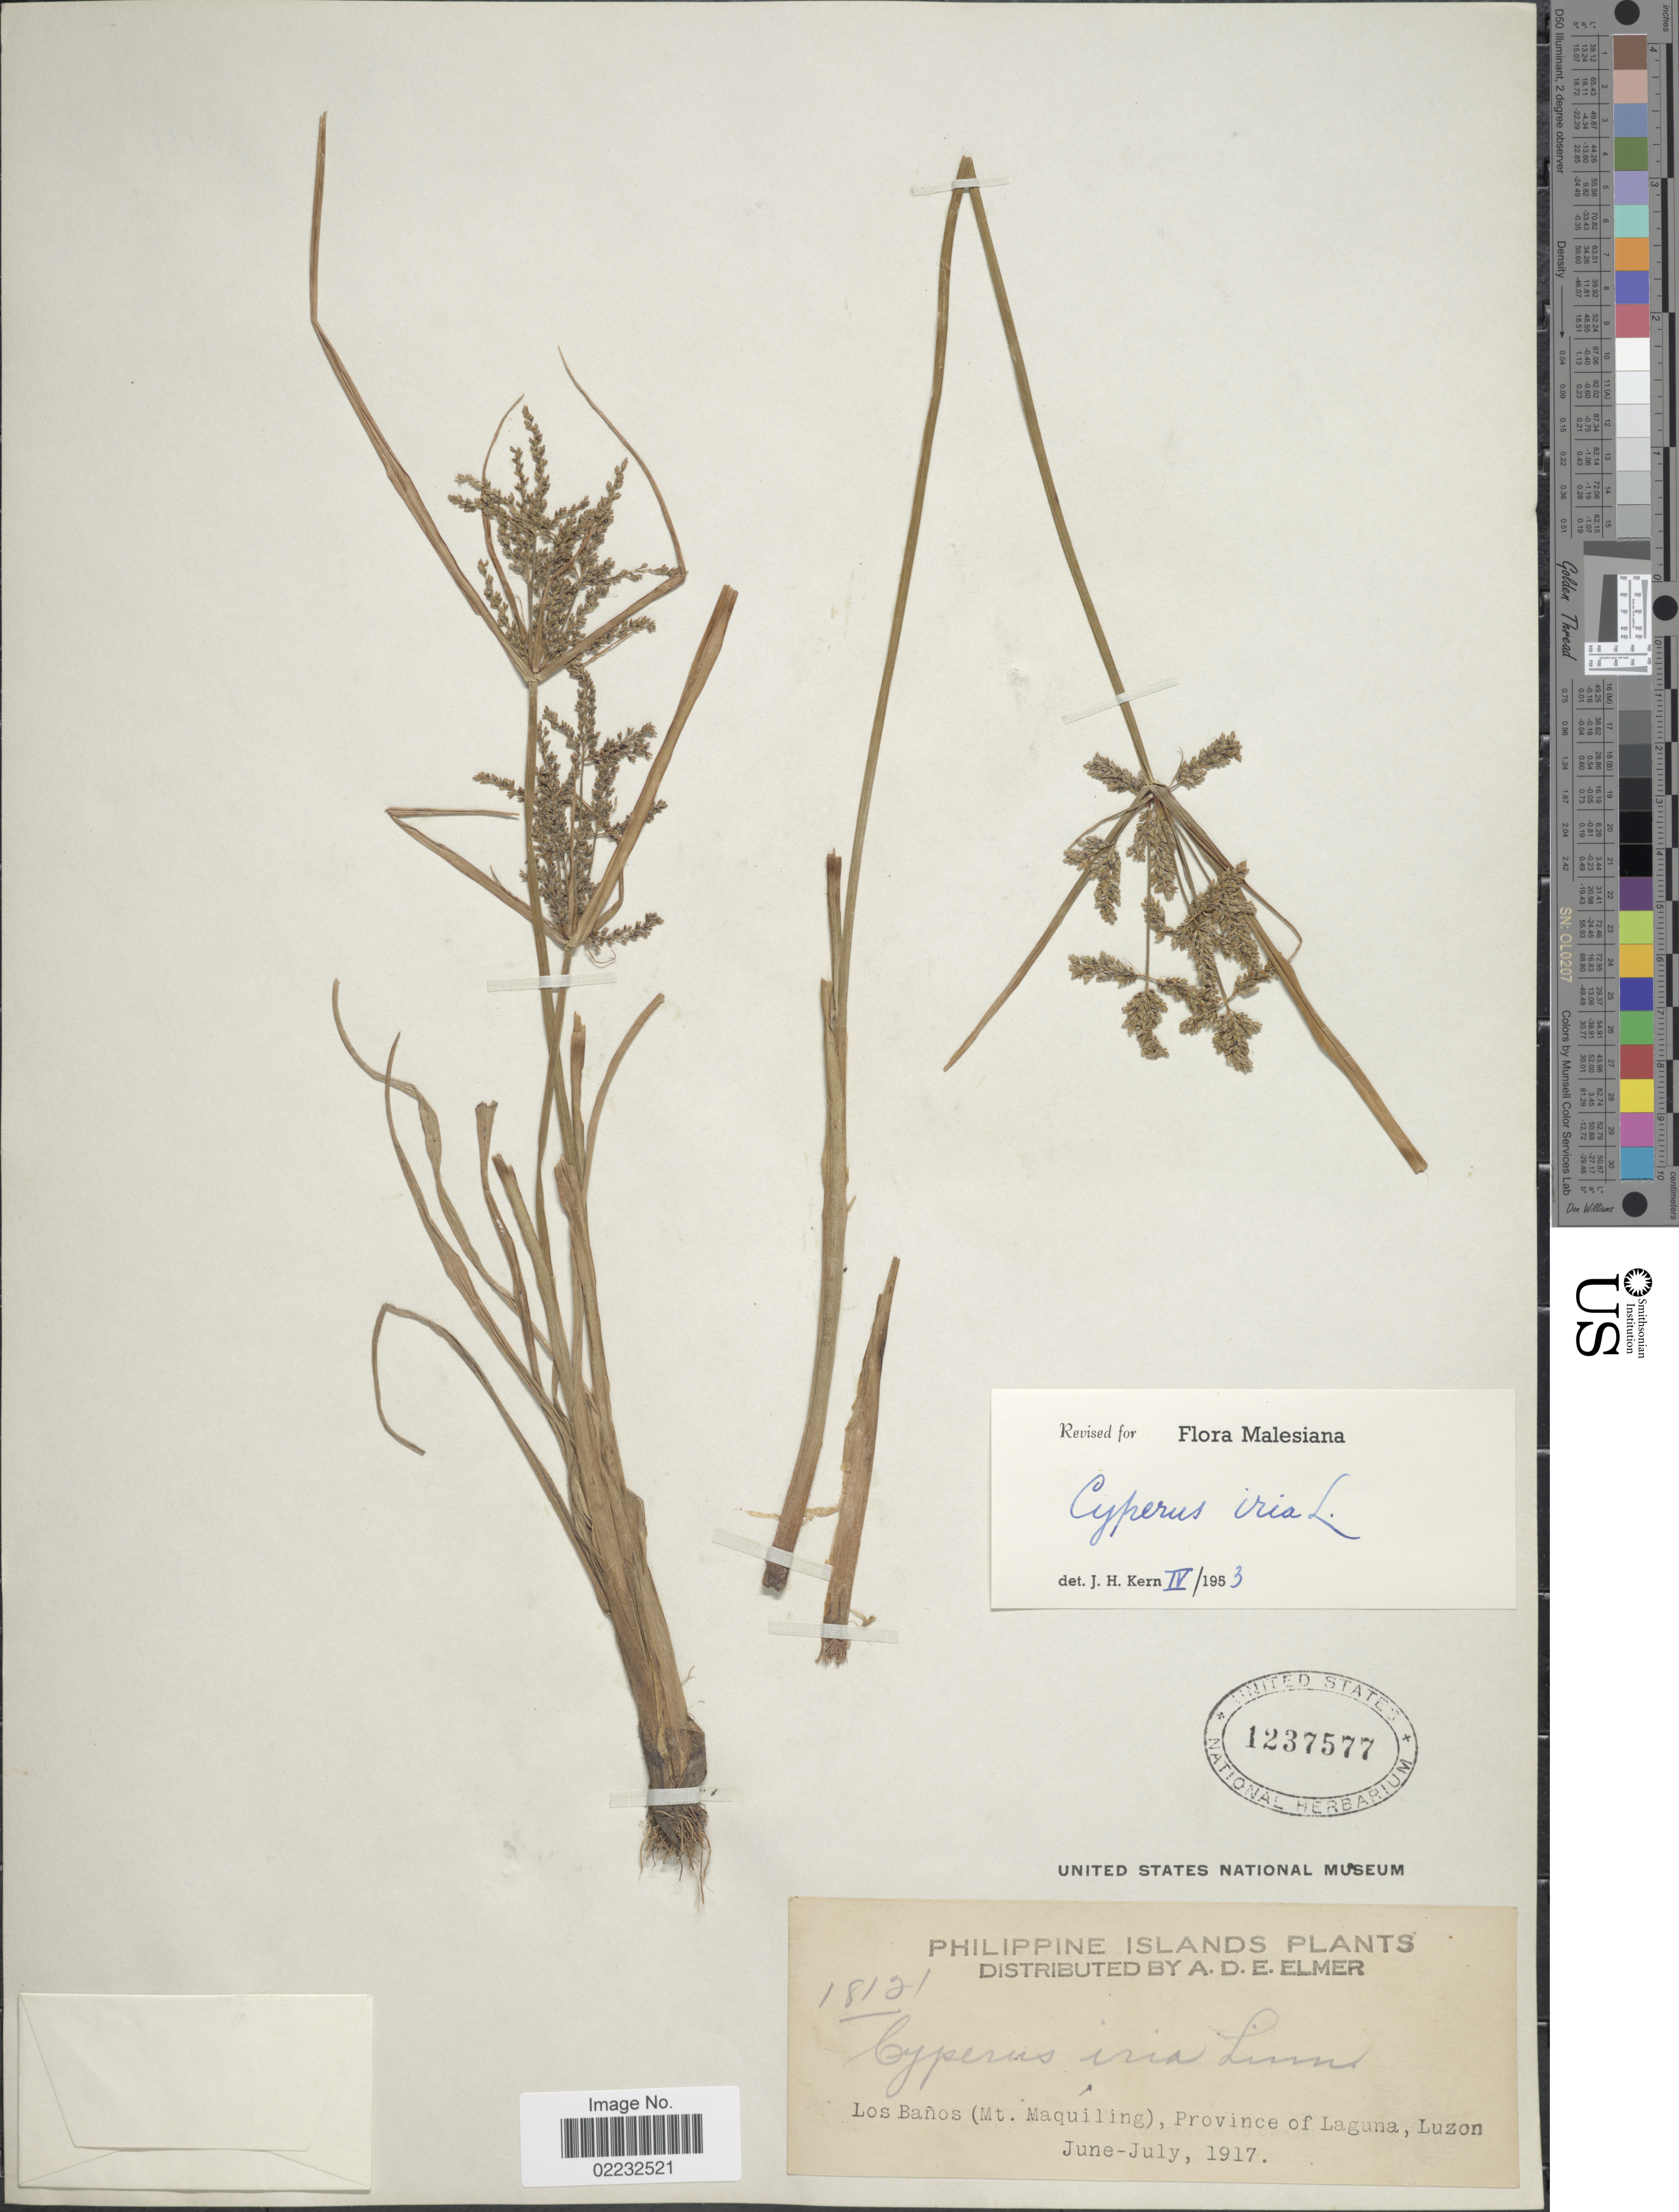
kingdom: Plantae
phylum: Tracheophyta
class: Liliopsida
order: Poales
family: Cyperaceae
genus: Cyperus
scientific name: Cyperus iria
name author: L.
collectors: A. D. E. Elmer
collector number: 18121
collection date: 1917-06/1917-07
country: Philippines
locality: Los Banos (Mt. Maquiling), Province of Laguna, Luzon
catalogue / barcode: US 1237577